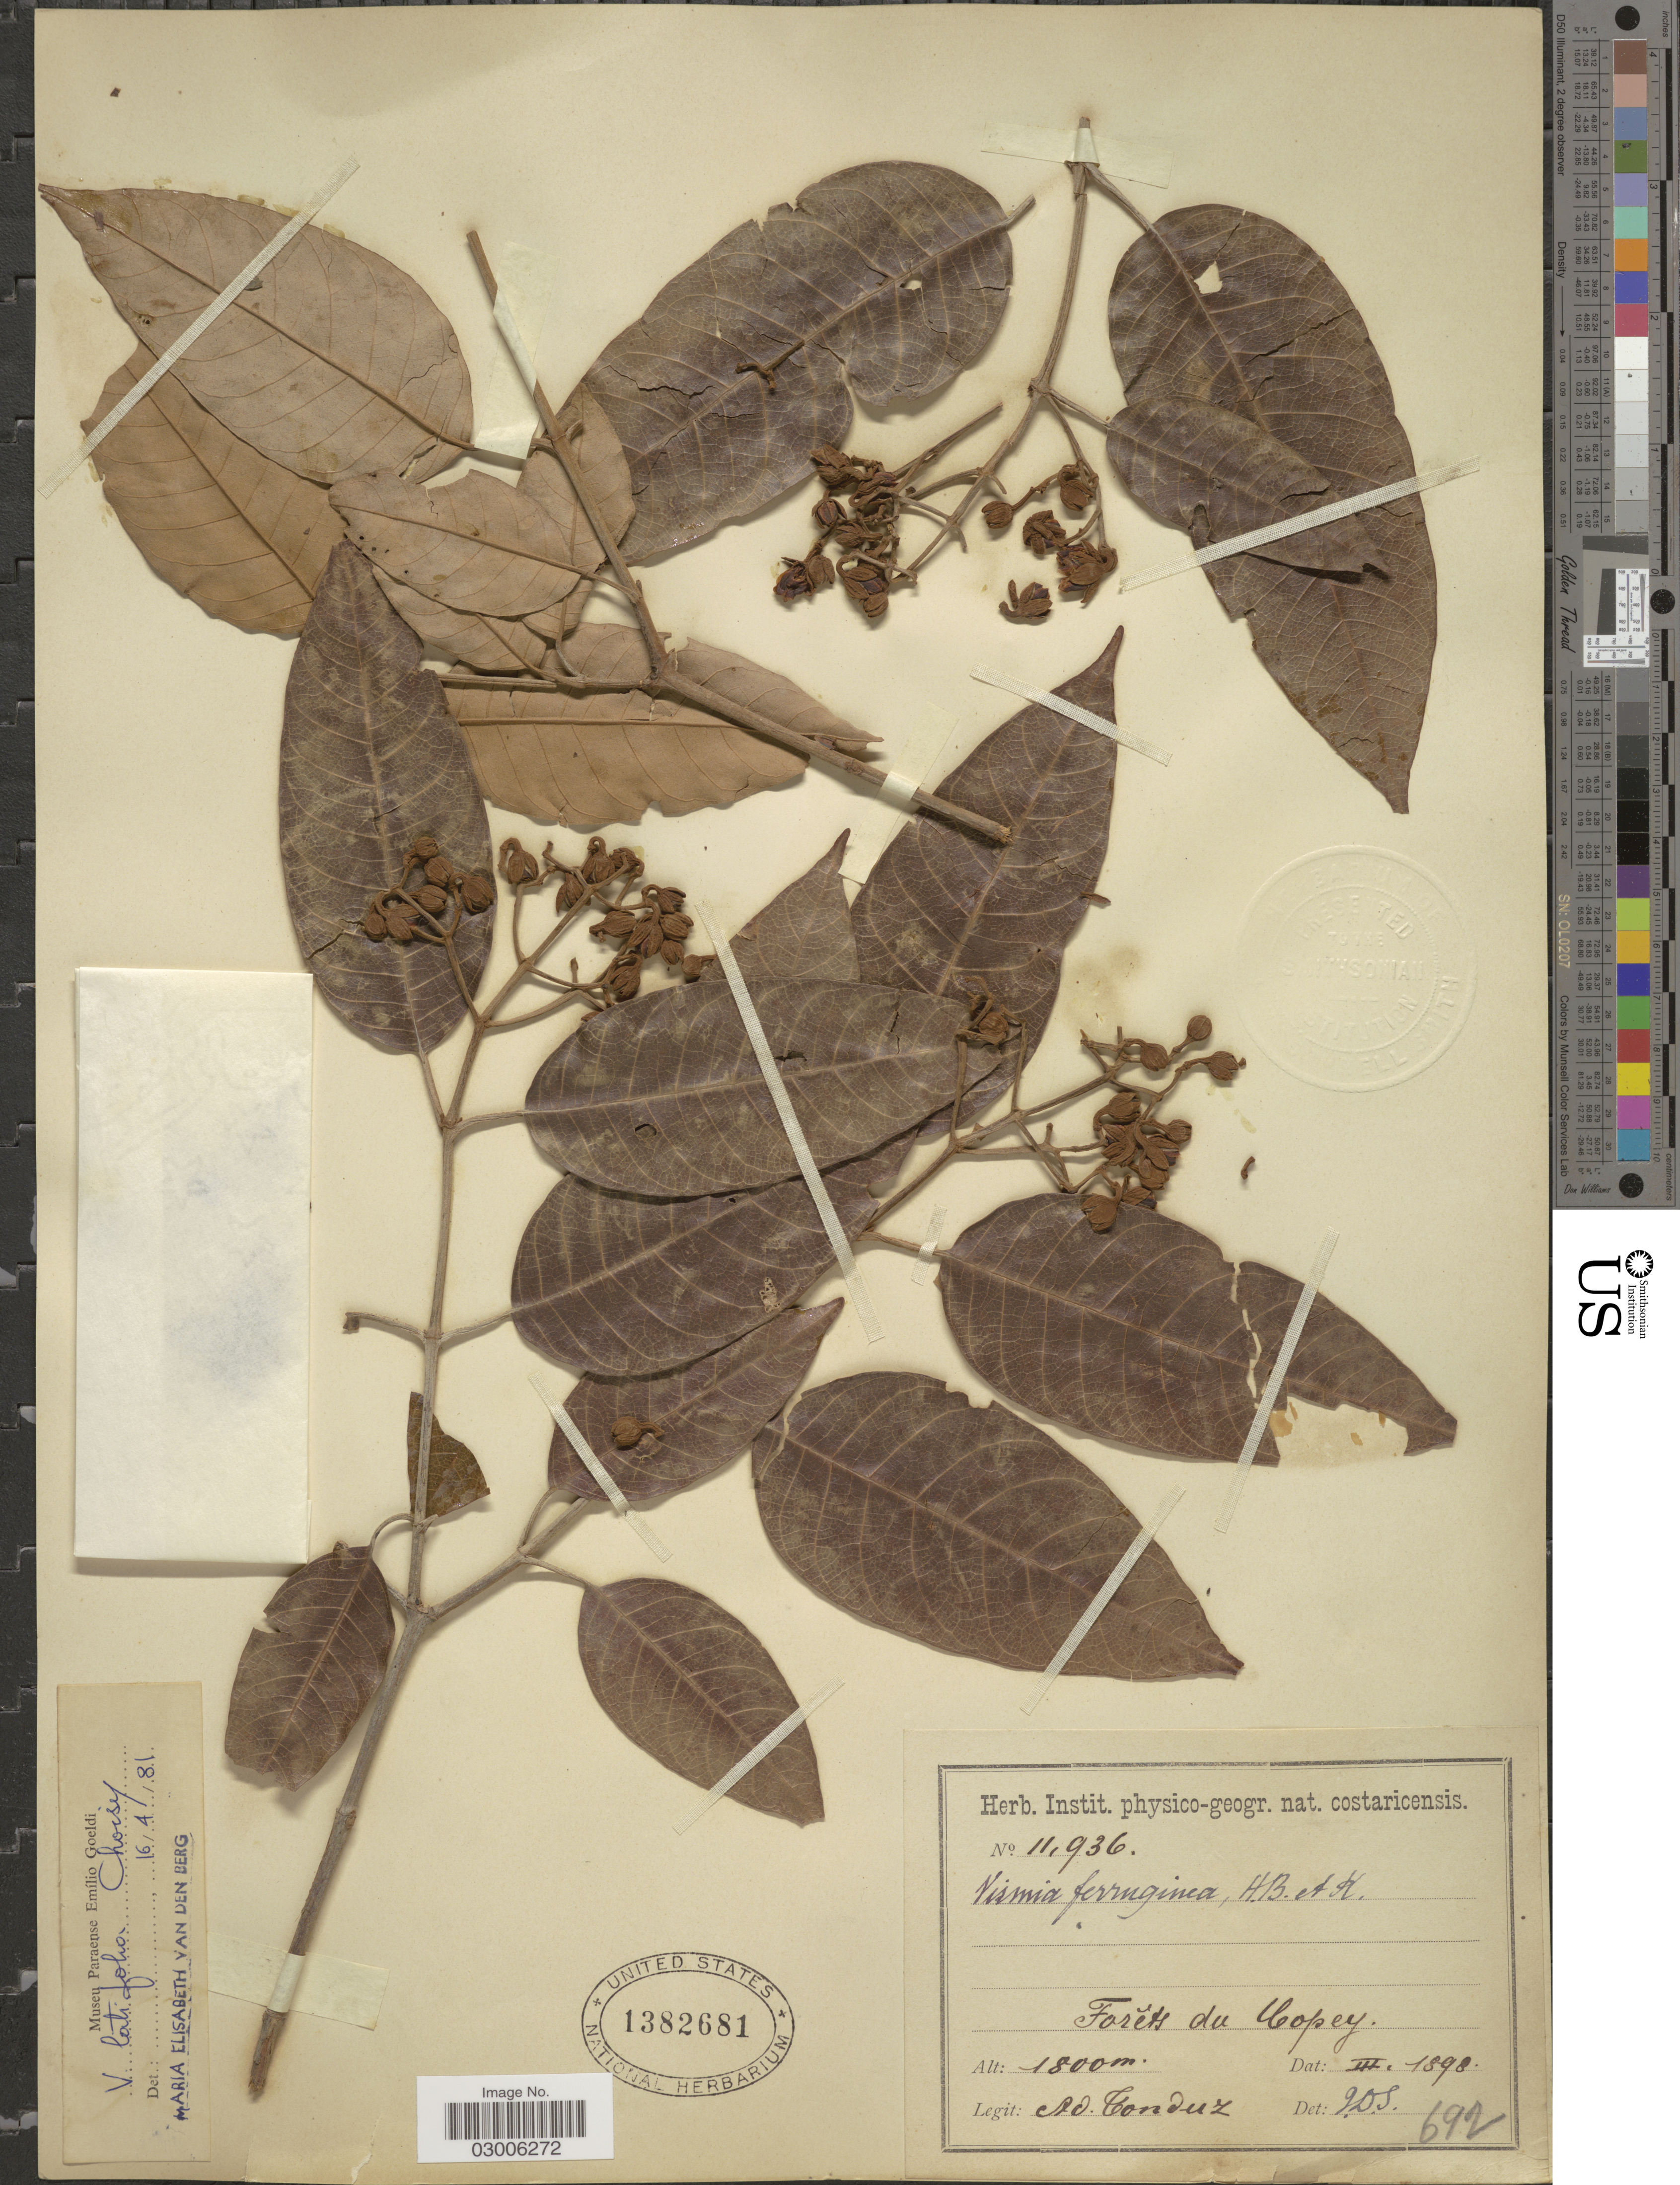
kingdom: Plantae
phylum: Tracheophyta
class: Magnoliopsida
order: Malpighiales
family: Hypericaceae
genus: Vismia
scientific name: Vismia latifolia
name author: (Aubl.) Choisy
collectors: A. Tonduz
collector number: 11936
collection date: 1898-03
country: Costa Rica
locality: Foréts du Copey.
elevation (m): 1800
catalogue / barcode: US 1382681